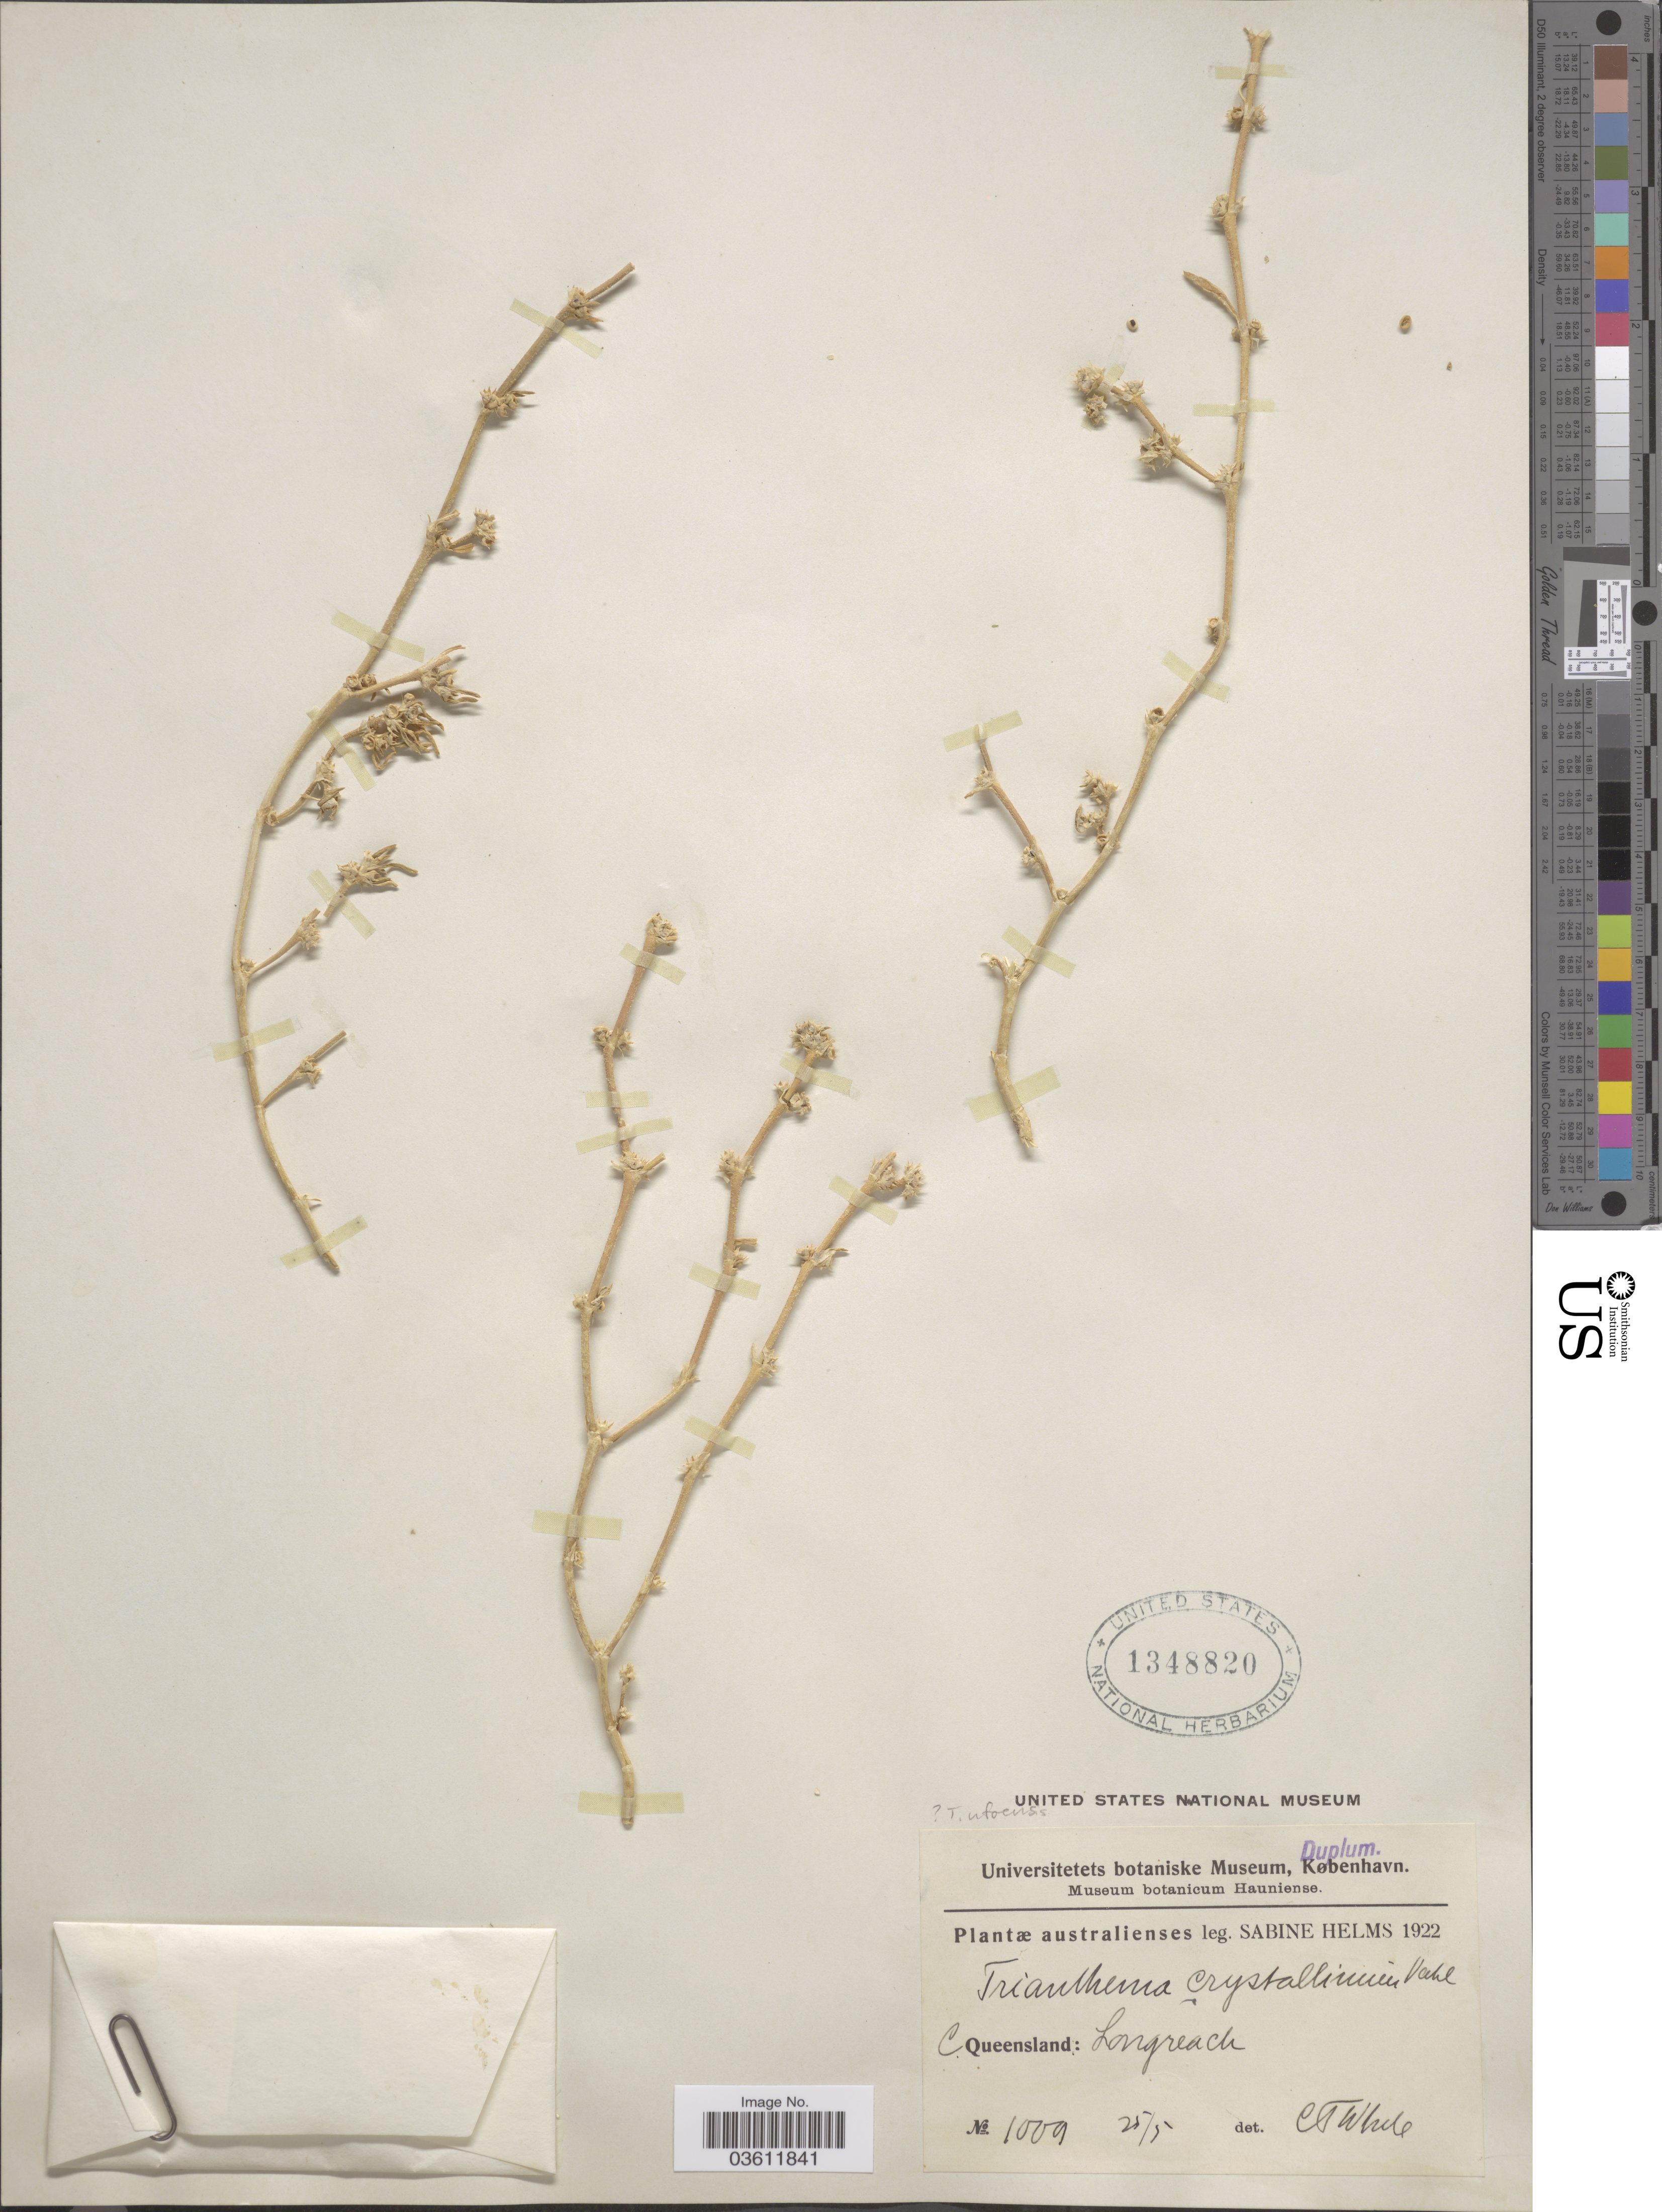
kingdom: Plantae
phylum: Tracheophyta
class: Magnoliopsida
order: Caryophyllales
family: Aizoaceae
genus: Trianthema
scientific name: Trianthema ufoensis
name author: H.E.K. Hartmann & Liede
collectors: S. Helms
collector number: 1009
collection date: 1922-05-25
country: Australia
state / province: Queensland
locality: C Queensland. Longreach.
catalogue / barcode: US 1348820